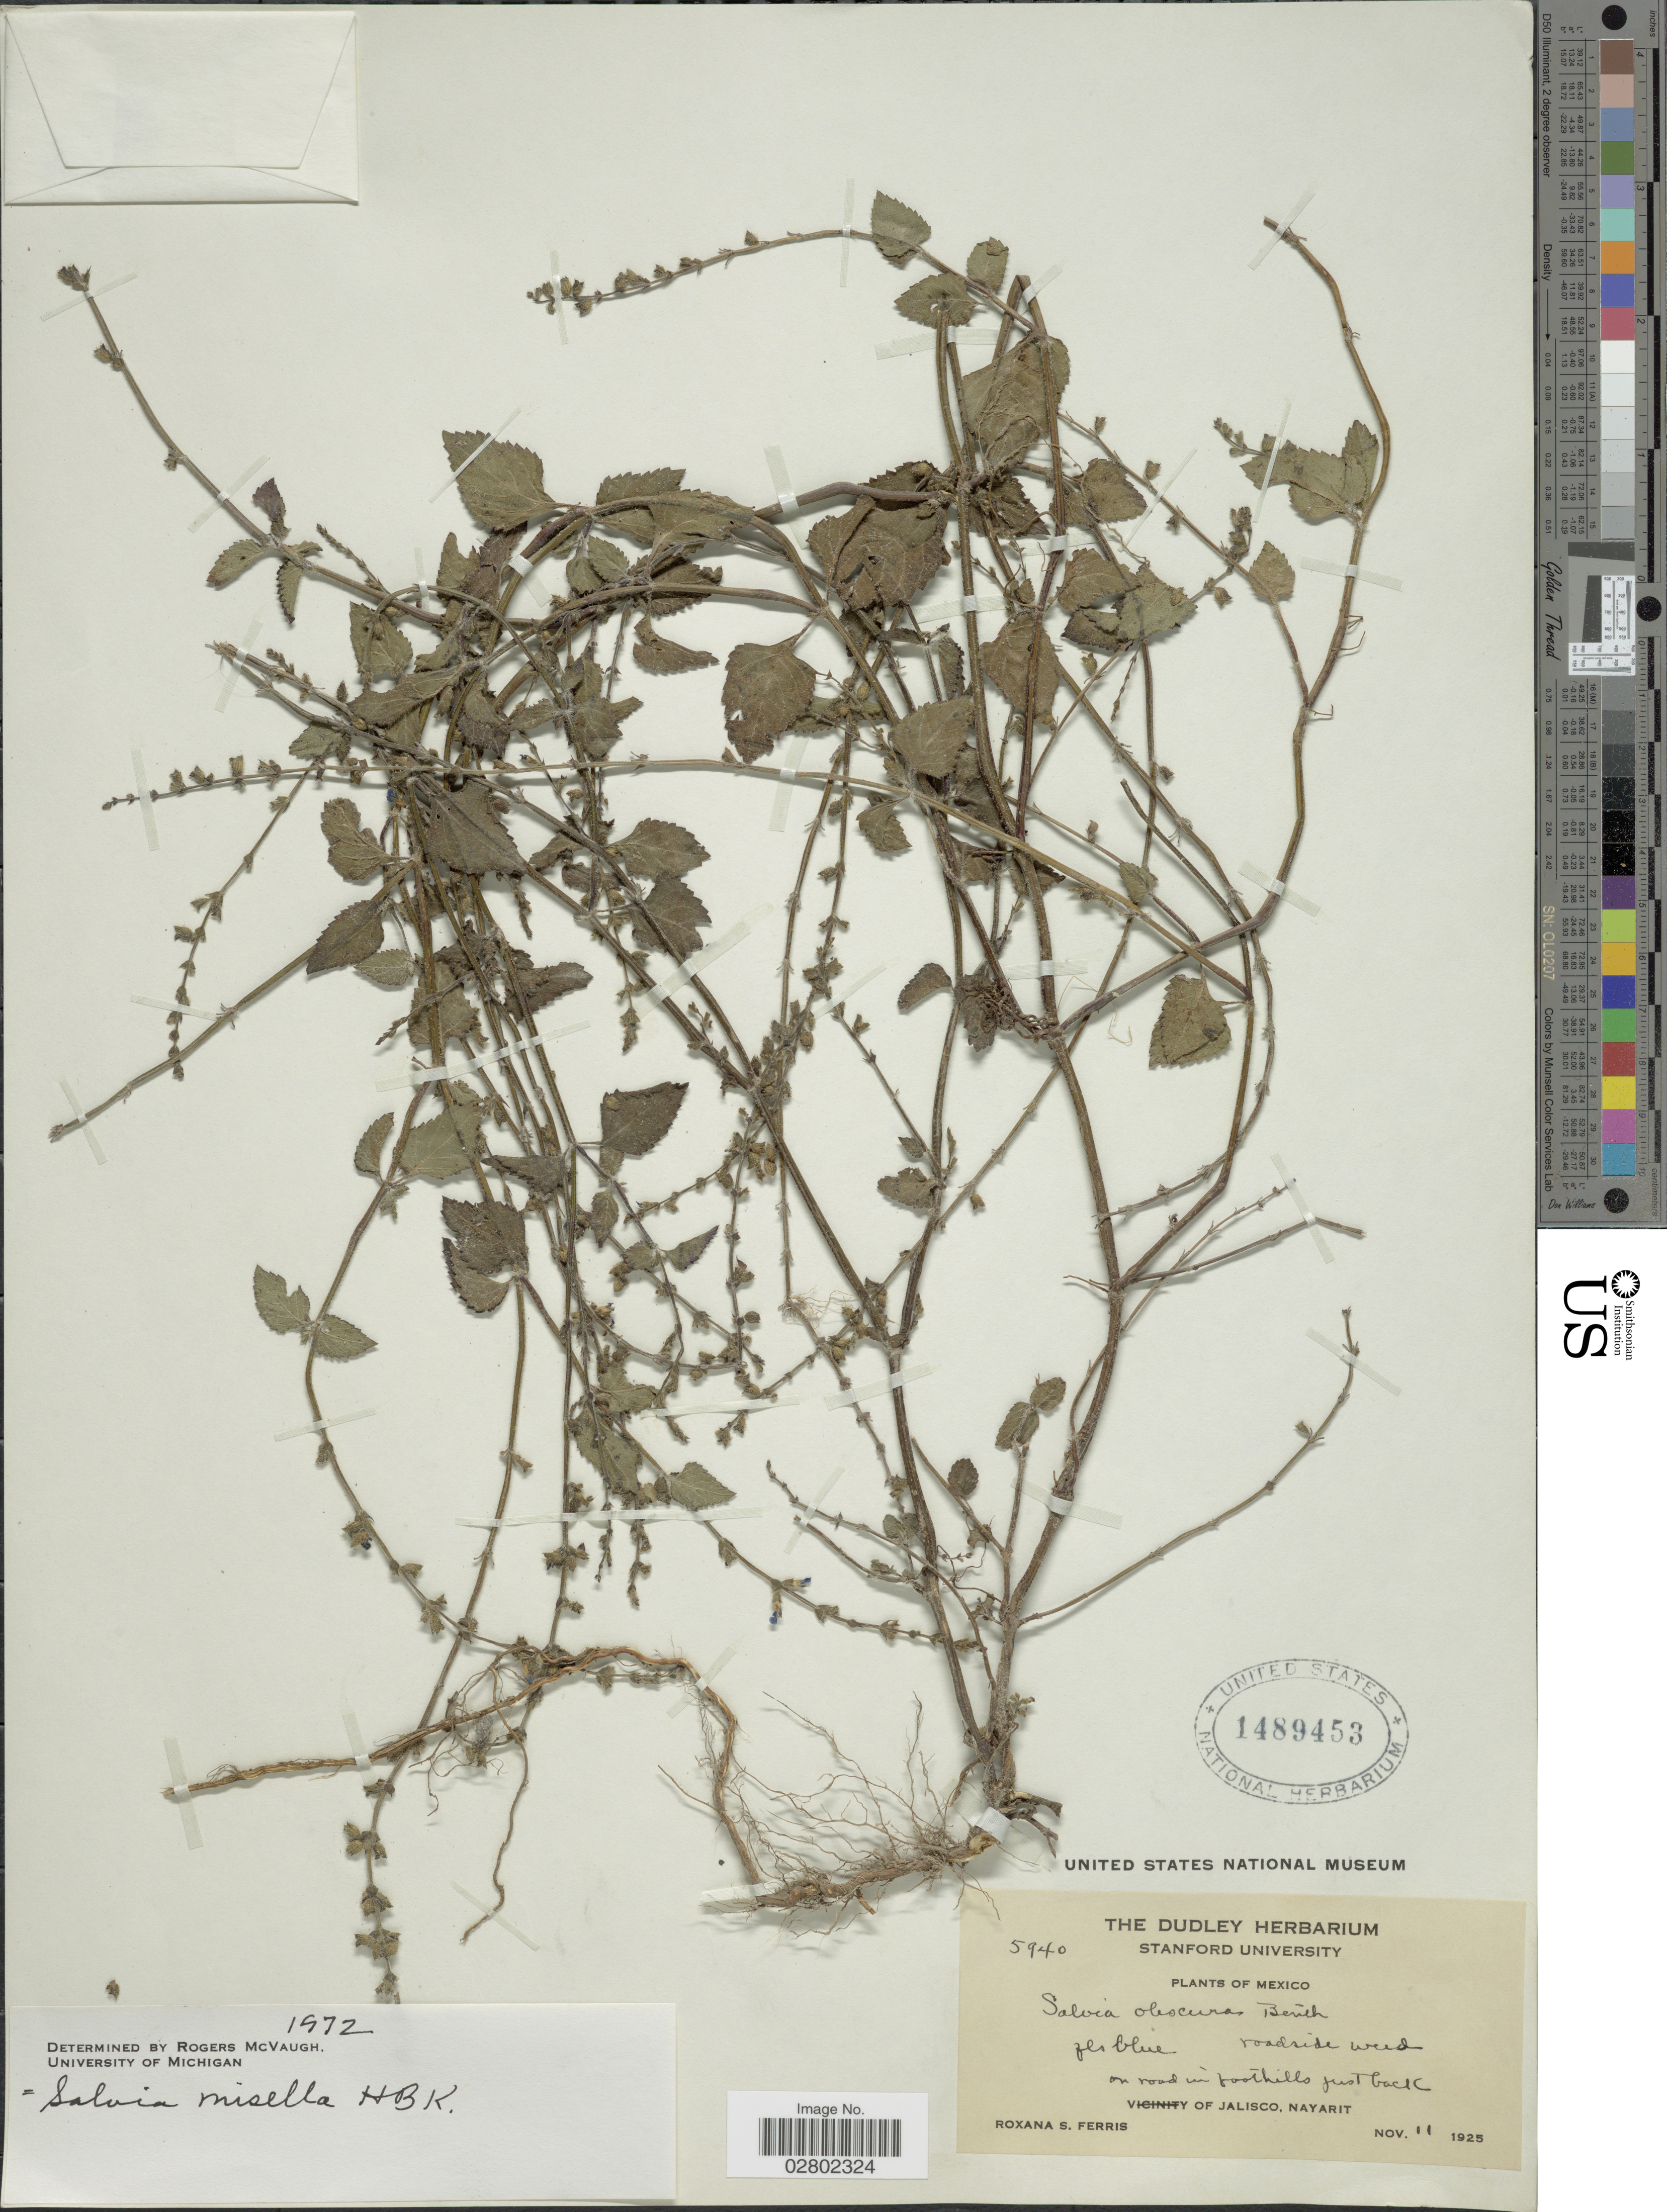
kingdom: Plantae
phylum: Tracheophyta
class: Magnoliopsida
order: Lamiales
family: Lamiaceae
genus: Salvia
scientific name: Salvia misella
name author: Kunth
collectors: R. S. Ferris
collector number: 5940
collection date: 1925-11-11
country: Mexico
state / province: Nayarit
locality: On road in foothills just back of Jalisco.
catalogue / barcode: US 1489453